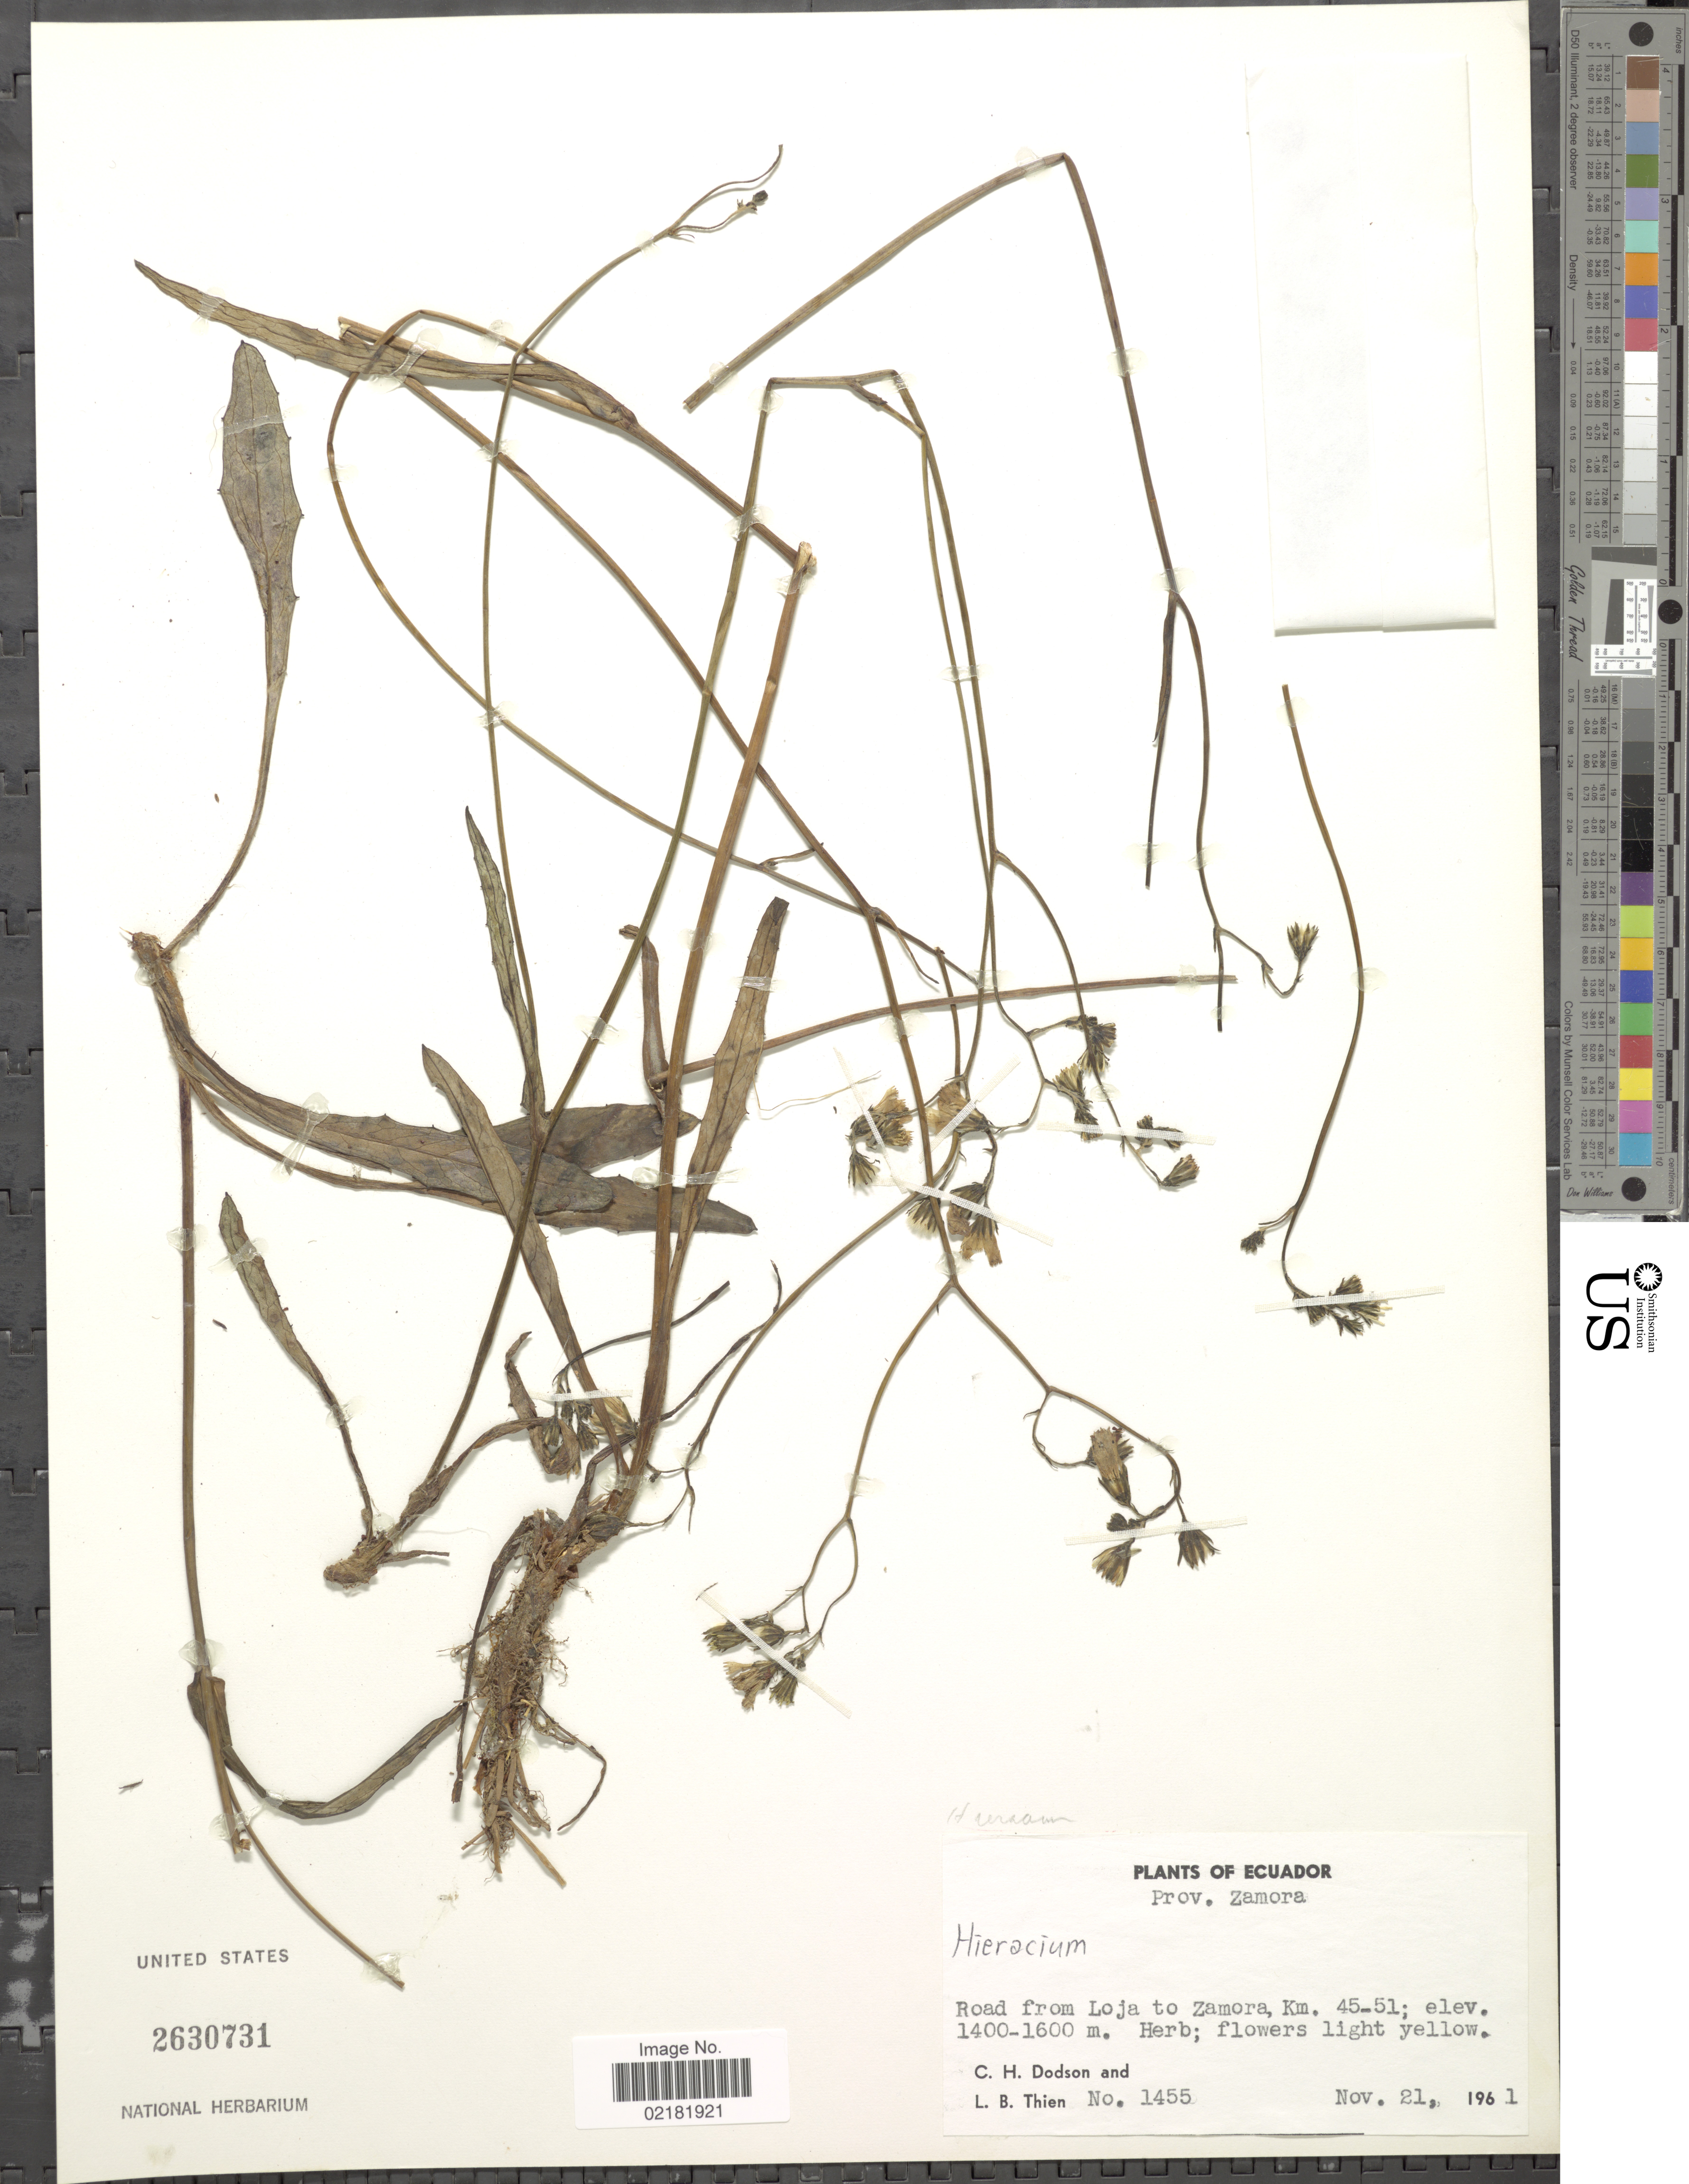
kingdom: Plantae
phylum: Tracheophyta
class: Magnoliopsida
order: Asterales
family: Asteraceae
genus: Hieracium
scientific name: Hieracium repandulare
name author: Druce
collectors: C. H. Dodson & L. Thien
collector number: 1455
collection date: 1961-11-21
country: Ecuador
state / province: Zamora-Chinchipe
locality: Prov. Zamora, road from Loja to Zamora, Km. 45-51.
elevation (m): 1400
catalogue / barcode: US 2630731